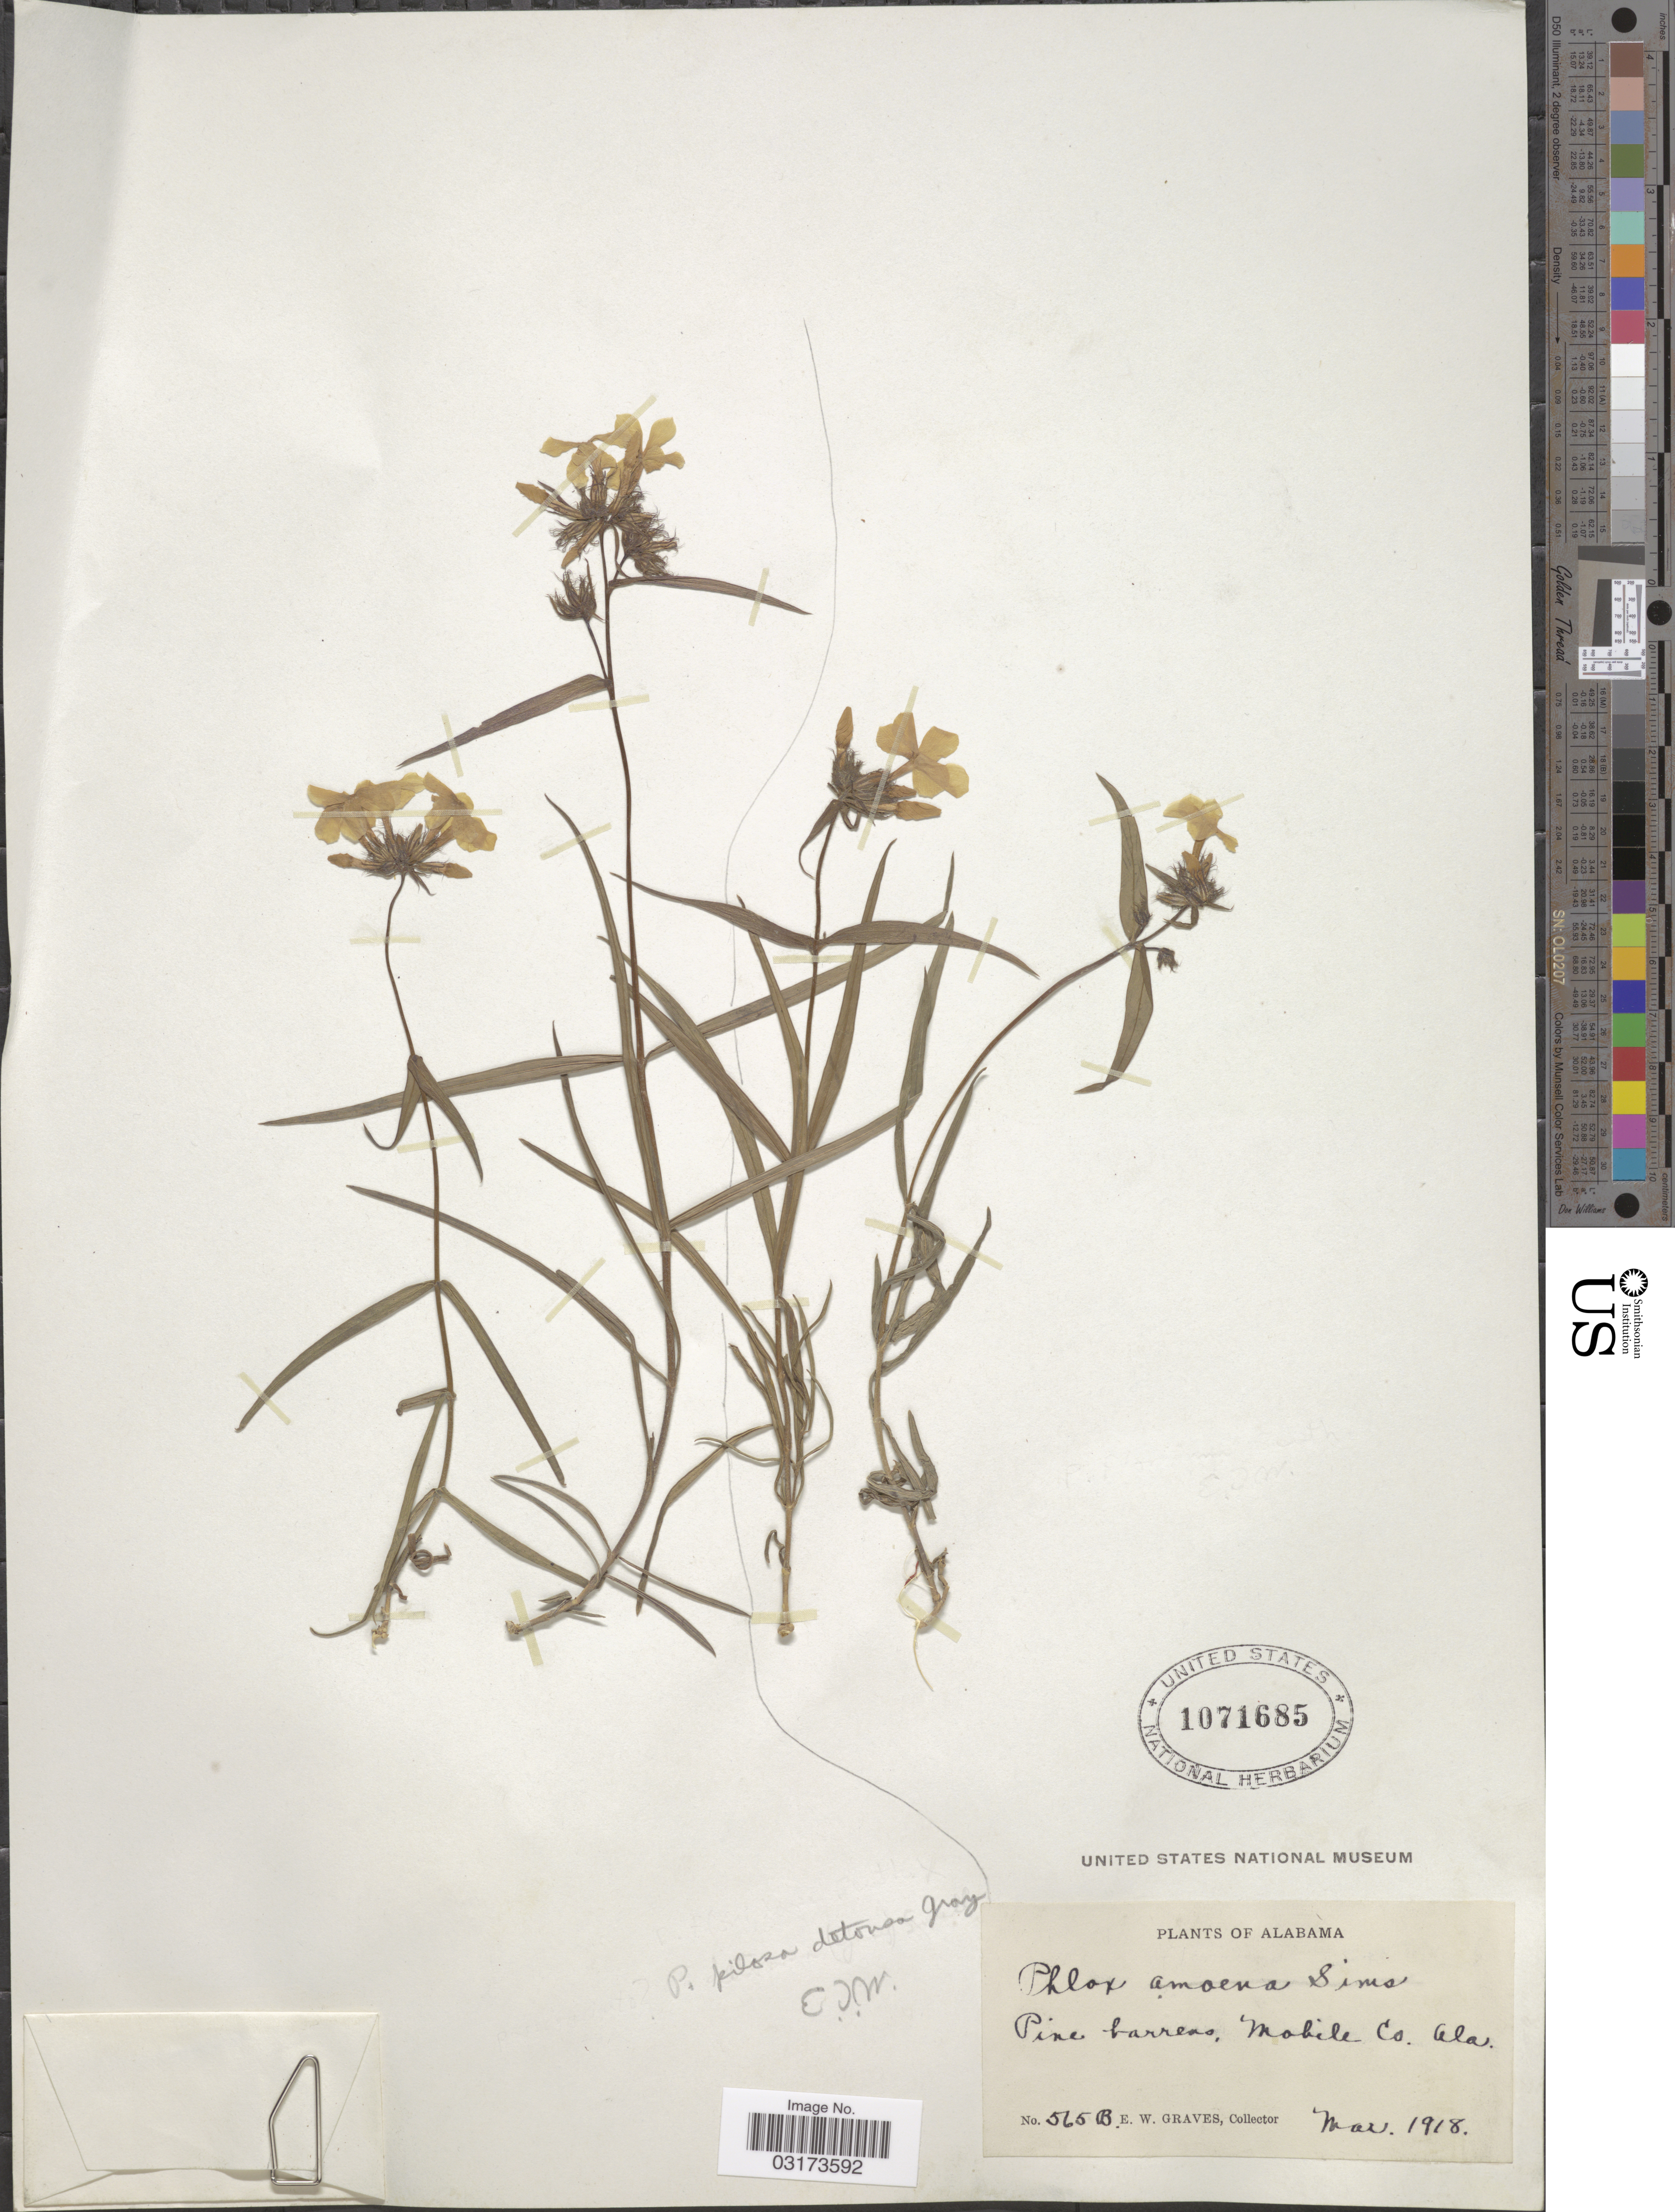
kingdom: Plantae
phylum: Tracheophyta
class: Magnoliopsida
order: Ericales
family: Polemoniaceae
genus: Phlox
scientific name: Phlox pilosa var. detonsa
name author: A. Gray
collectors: E. Graves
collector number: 565B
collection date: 1918-03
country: United States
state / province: Alabama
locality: Pine barrens, Mobile Co.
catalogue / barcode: US 1071685